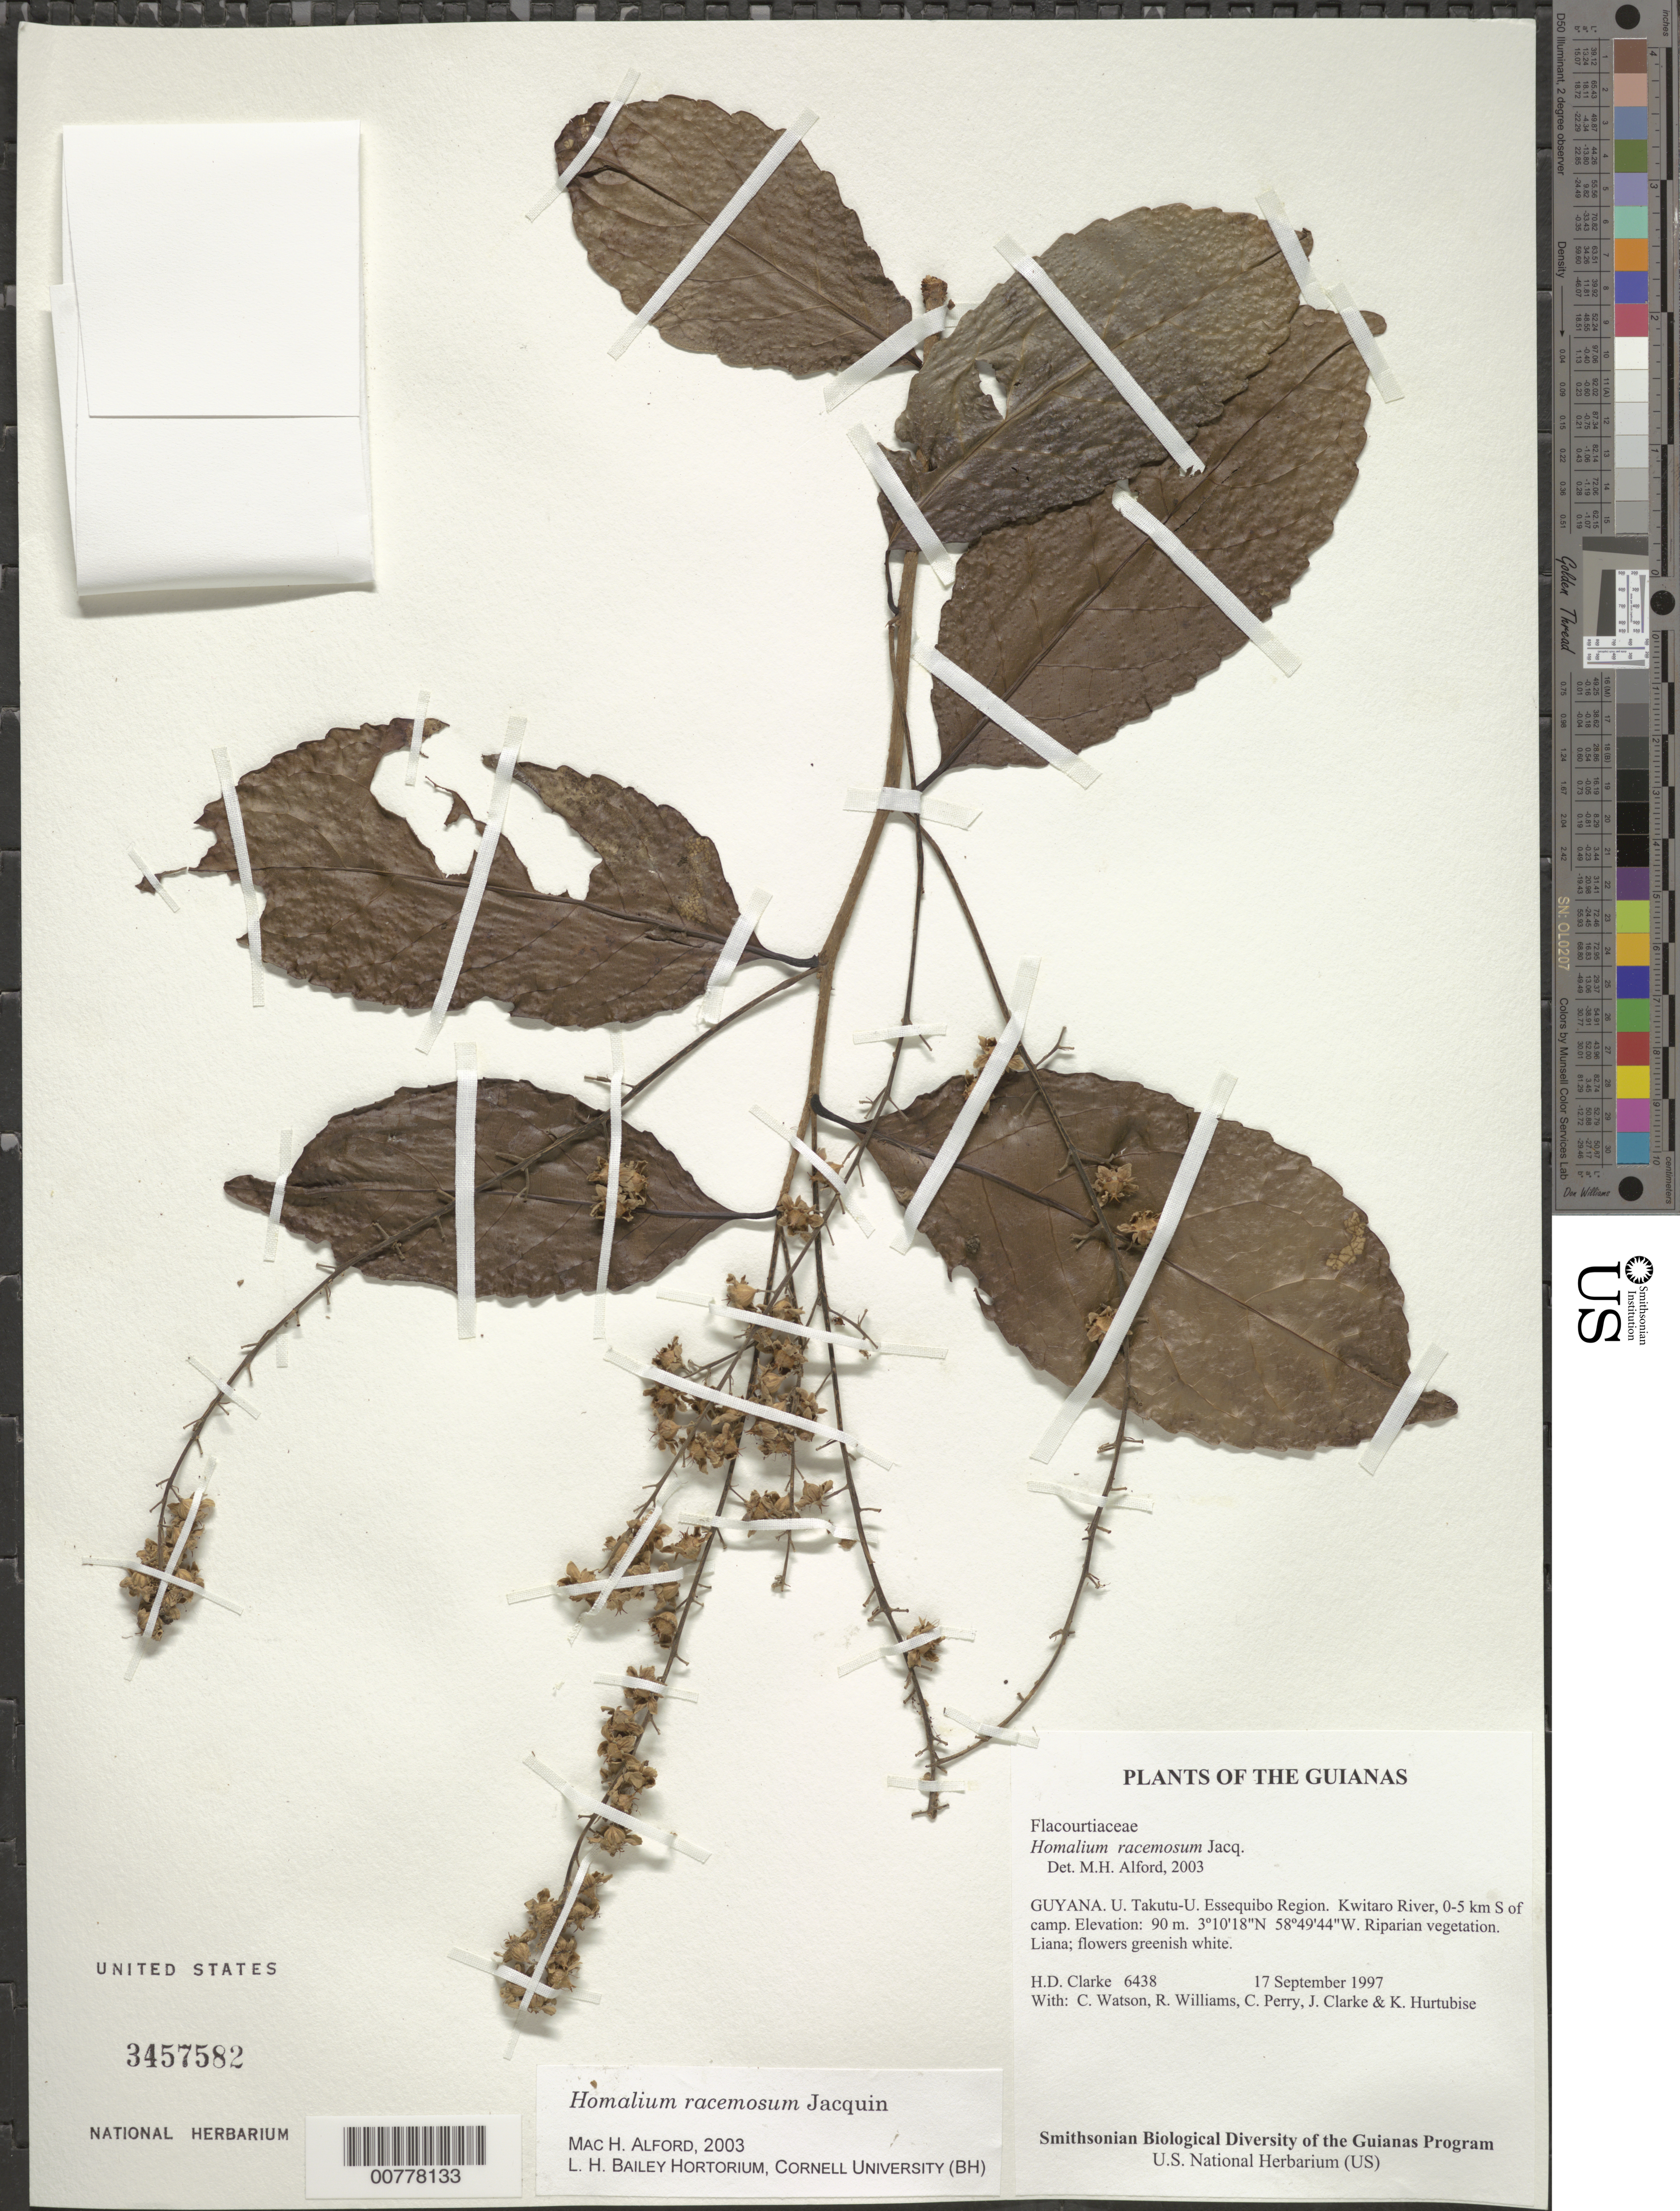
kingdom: Plantae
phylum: Tracheophyta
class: Magnoliopsida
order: Malpighiales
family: Salicaceae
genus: Homalium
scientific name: Homalium racemosum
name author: Jacq.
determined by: Liesner, R. L.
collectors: H. D. Clarke, C. Watson, R. Williams, C. Perry, J. Clarke & K. Hurtubise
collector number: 6438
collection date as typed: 17 September 1997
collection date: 1997-09-17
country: Guyana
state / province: U. Takutu-U. Essequibo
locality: Kwitaro River, 0-5 km S of camp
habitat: Riparian vegetation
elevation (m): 90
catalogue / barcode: US 3457582